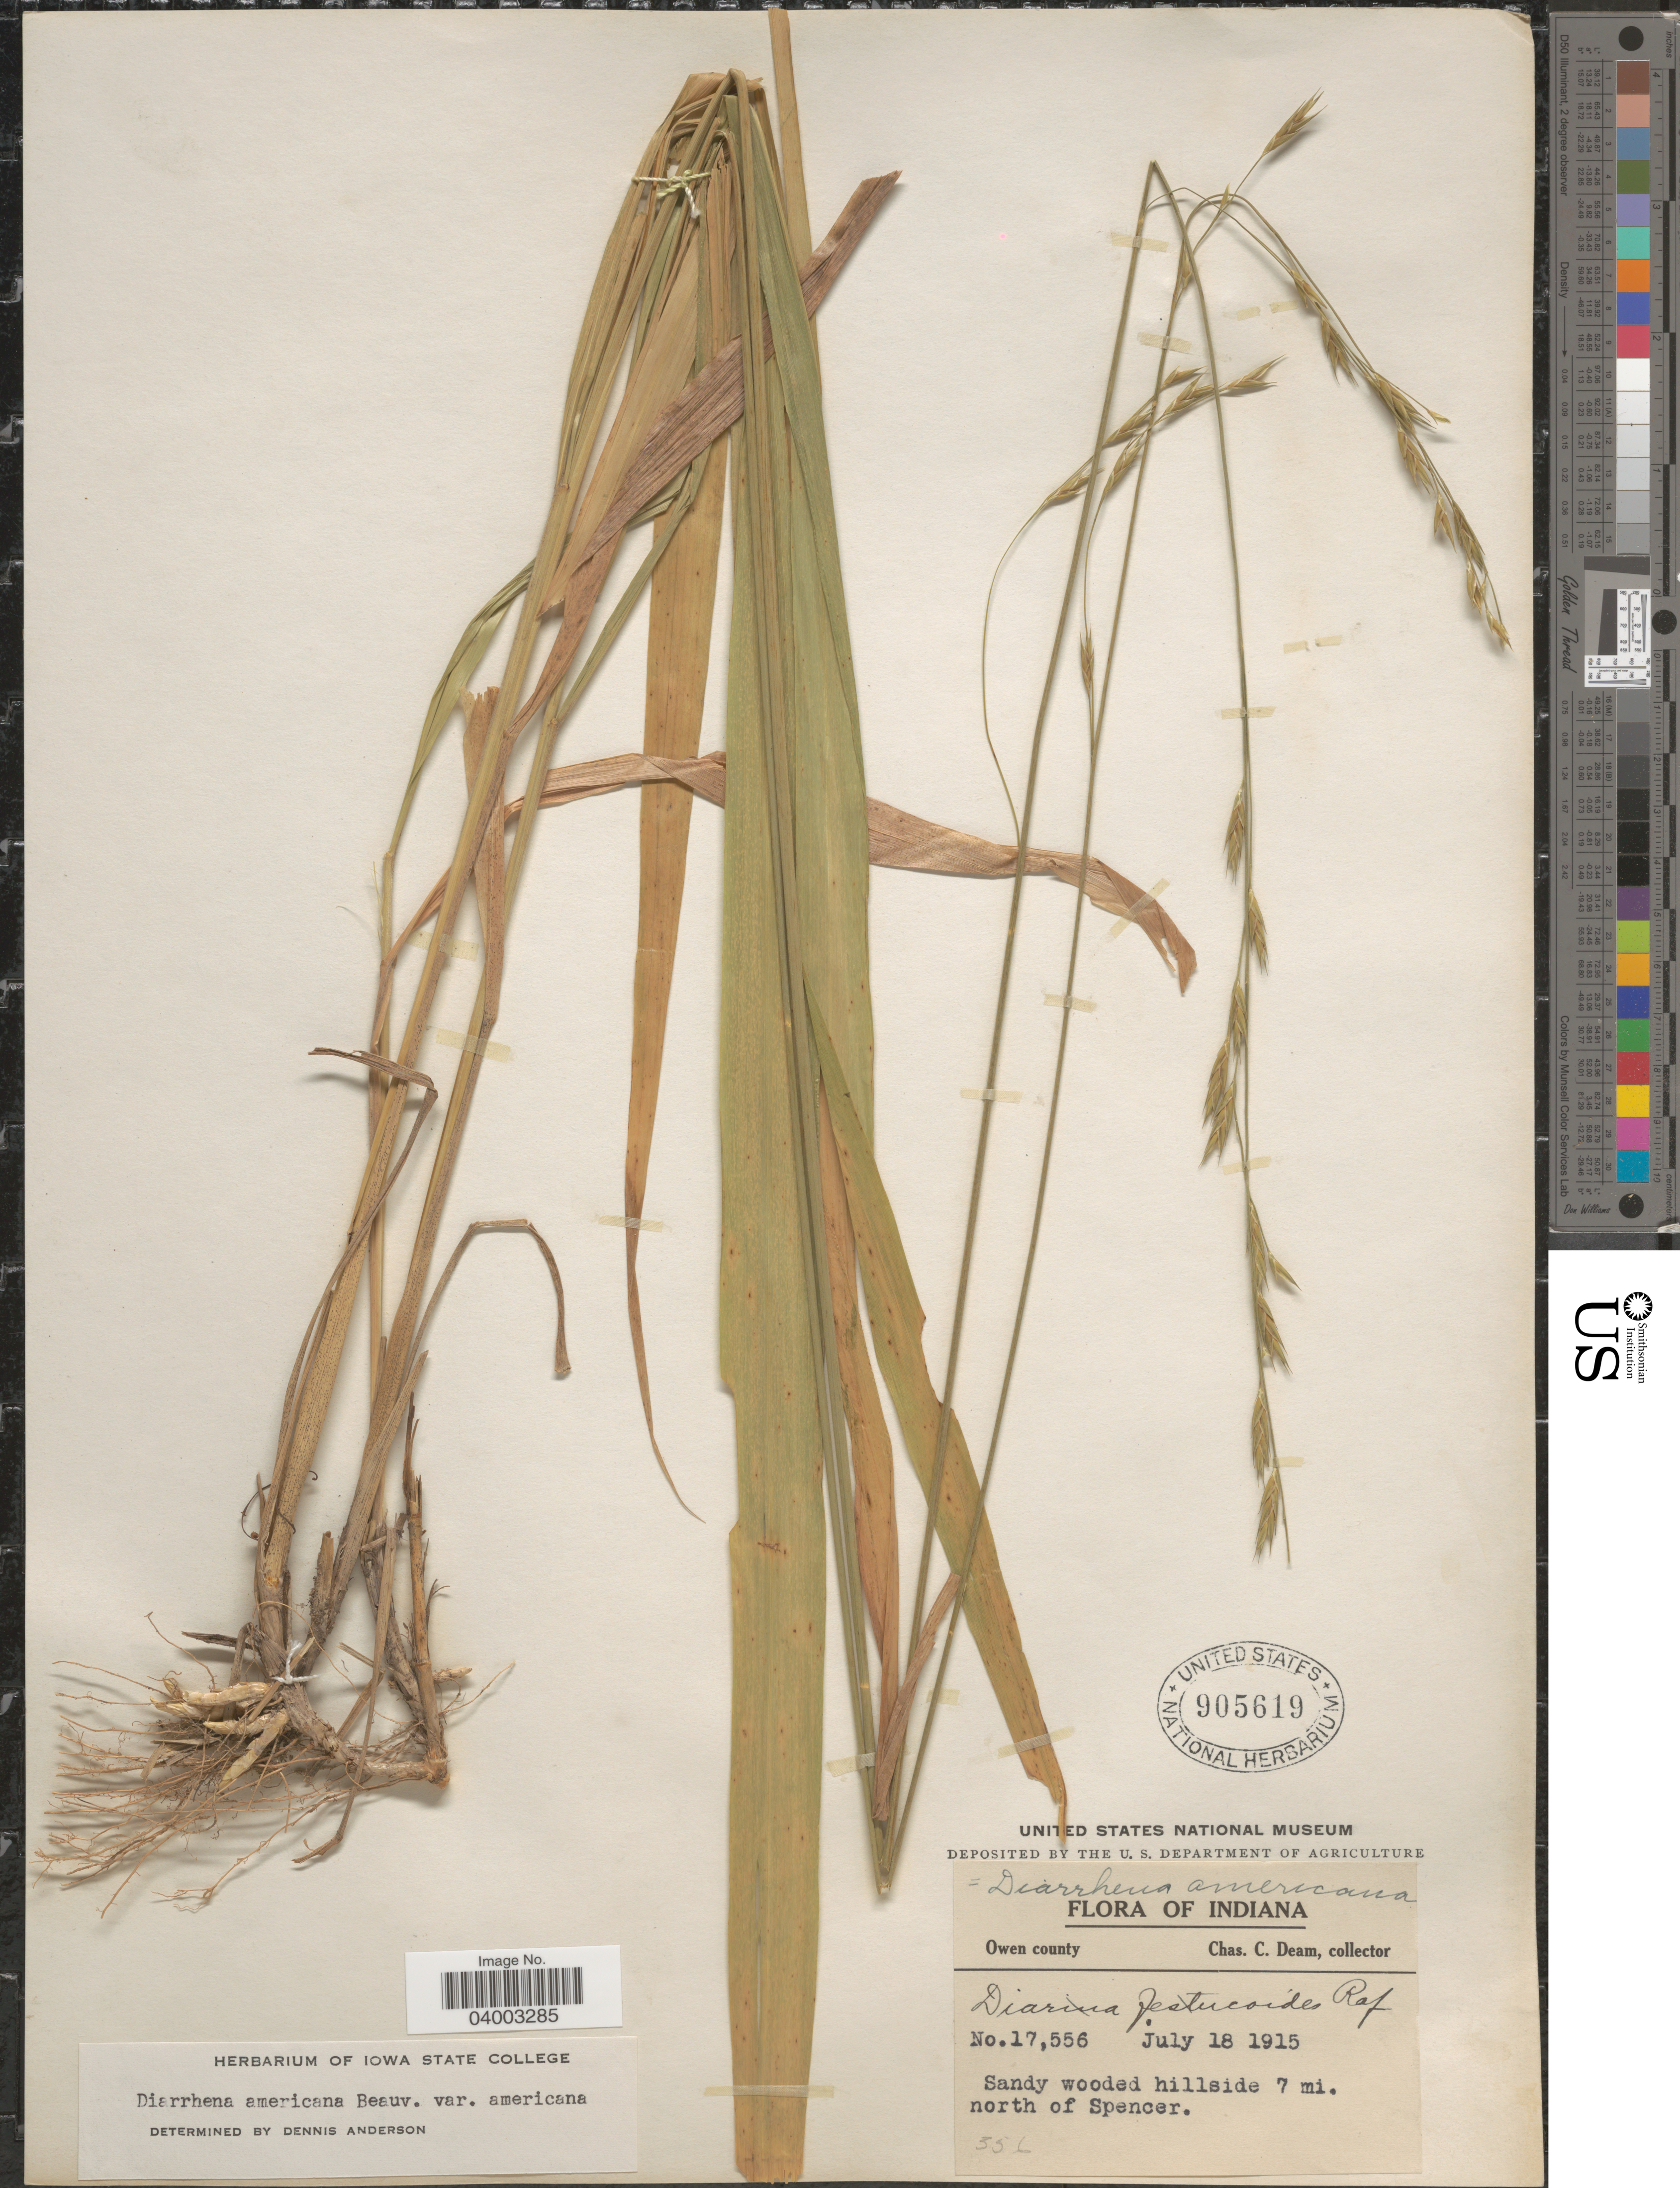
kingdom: Plantae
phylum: Tracheophyta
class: Liliopsida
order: Poales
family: Poaceae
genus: Diarrhena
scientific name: Diarrhena americana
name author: P. Beauv.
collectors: C. C. Deam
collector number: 17556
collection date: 1915-07-18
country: United States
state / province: Indiana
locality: Owen county. Sandy wooded hillside 7 mi. north of Spencer.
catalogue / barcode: US 905619